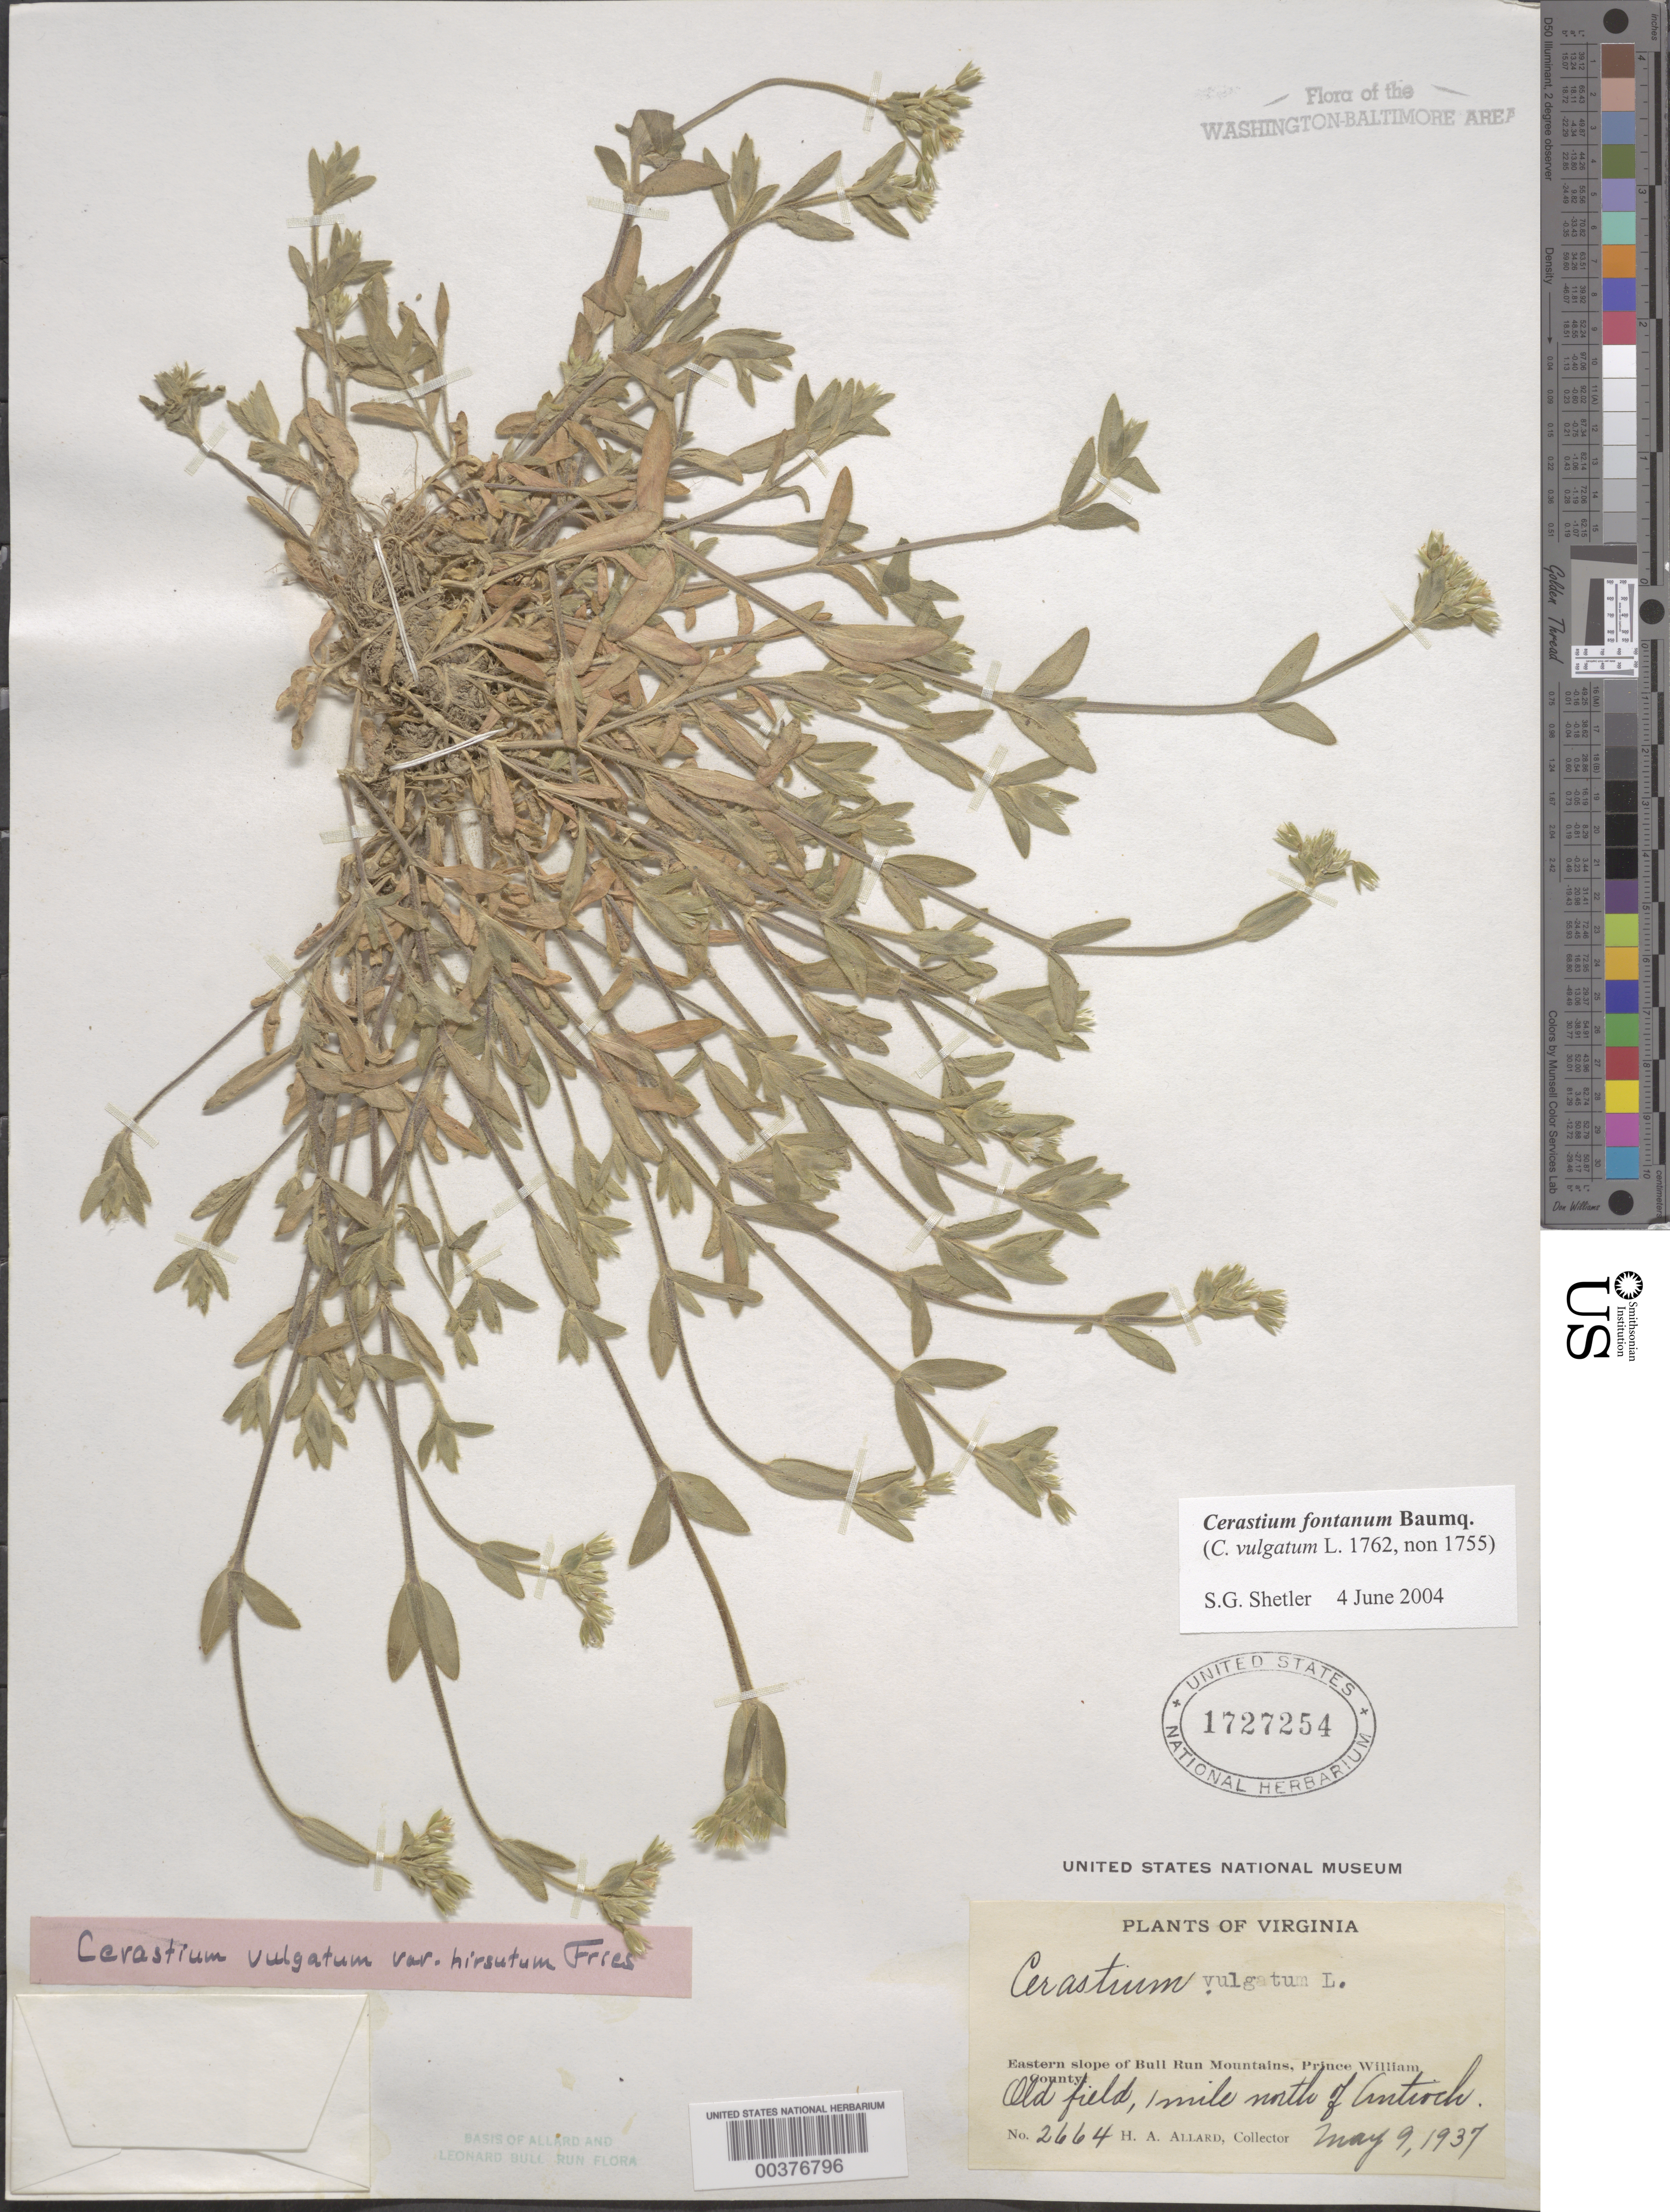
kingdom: Plantae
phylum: Tracheophyta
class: Magnoliopsida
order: Caryophyllales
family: Caryophyllaceae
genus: Cerastium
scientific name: Cerastium fontanum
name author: Baumg.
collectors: H. A. Allard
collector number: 2664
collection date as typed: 09 May 1937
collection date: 1937-05-09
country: United States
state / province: Virginia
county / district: Prince William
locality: North of Antioch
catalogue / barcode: US 1727254